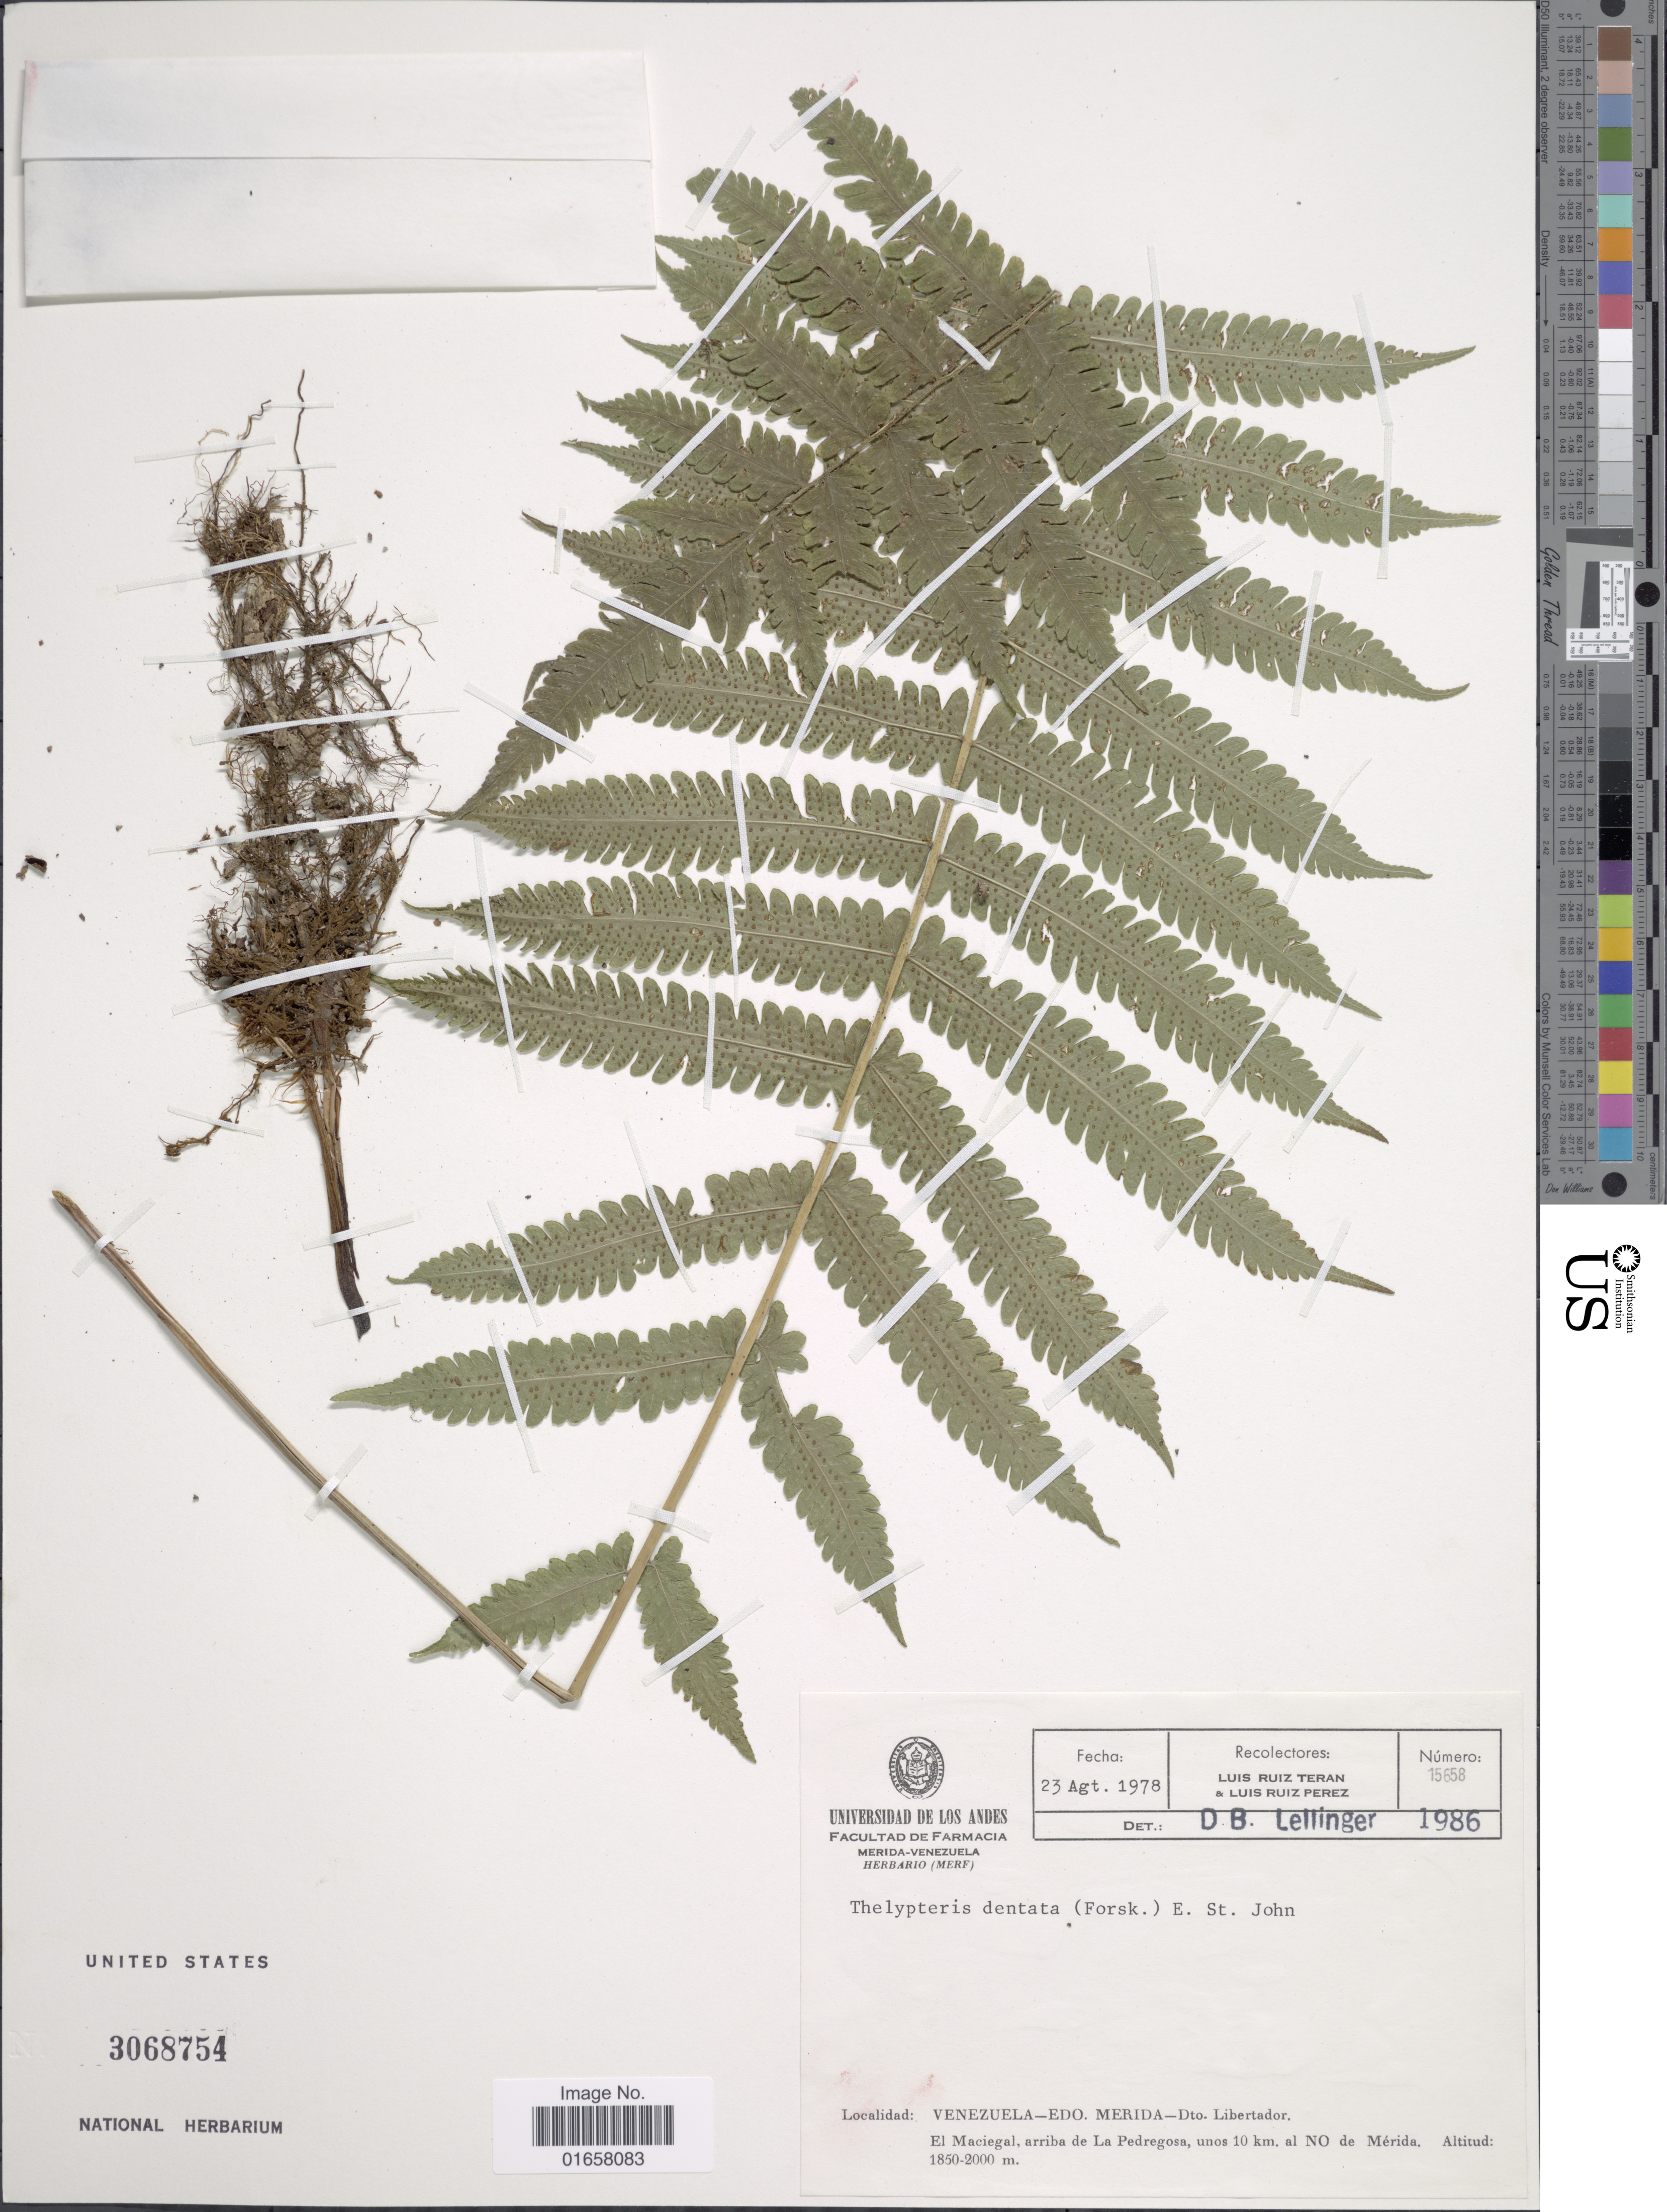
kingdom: Plantae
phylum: Tracheophyta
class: Polypodiopsida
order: Polypodiales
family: Thelypteridaceae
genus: Christella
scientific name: Christella dentata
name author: (Forssk.) Brownsey & Jermy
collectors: L. Teran & L. Ruiz-Perez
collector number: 15658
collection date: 1978-08-23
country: Venezuela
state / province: Mérida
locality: Venezuela, Edo. Merida, Dto Libertador, El Maciegal, arriba de La Pedregosa, unos 10 km. al NO de Mérida.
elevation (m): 1850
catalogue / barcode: US 3068754